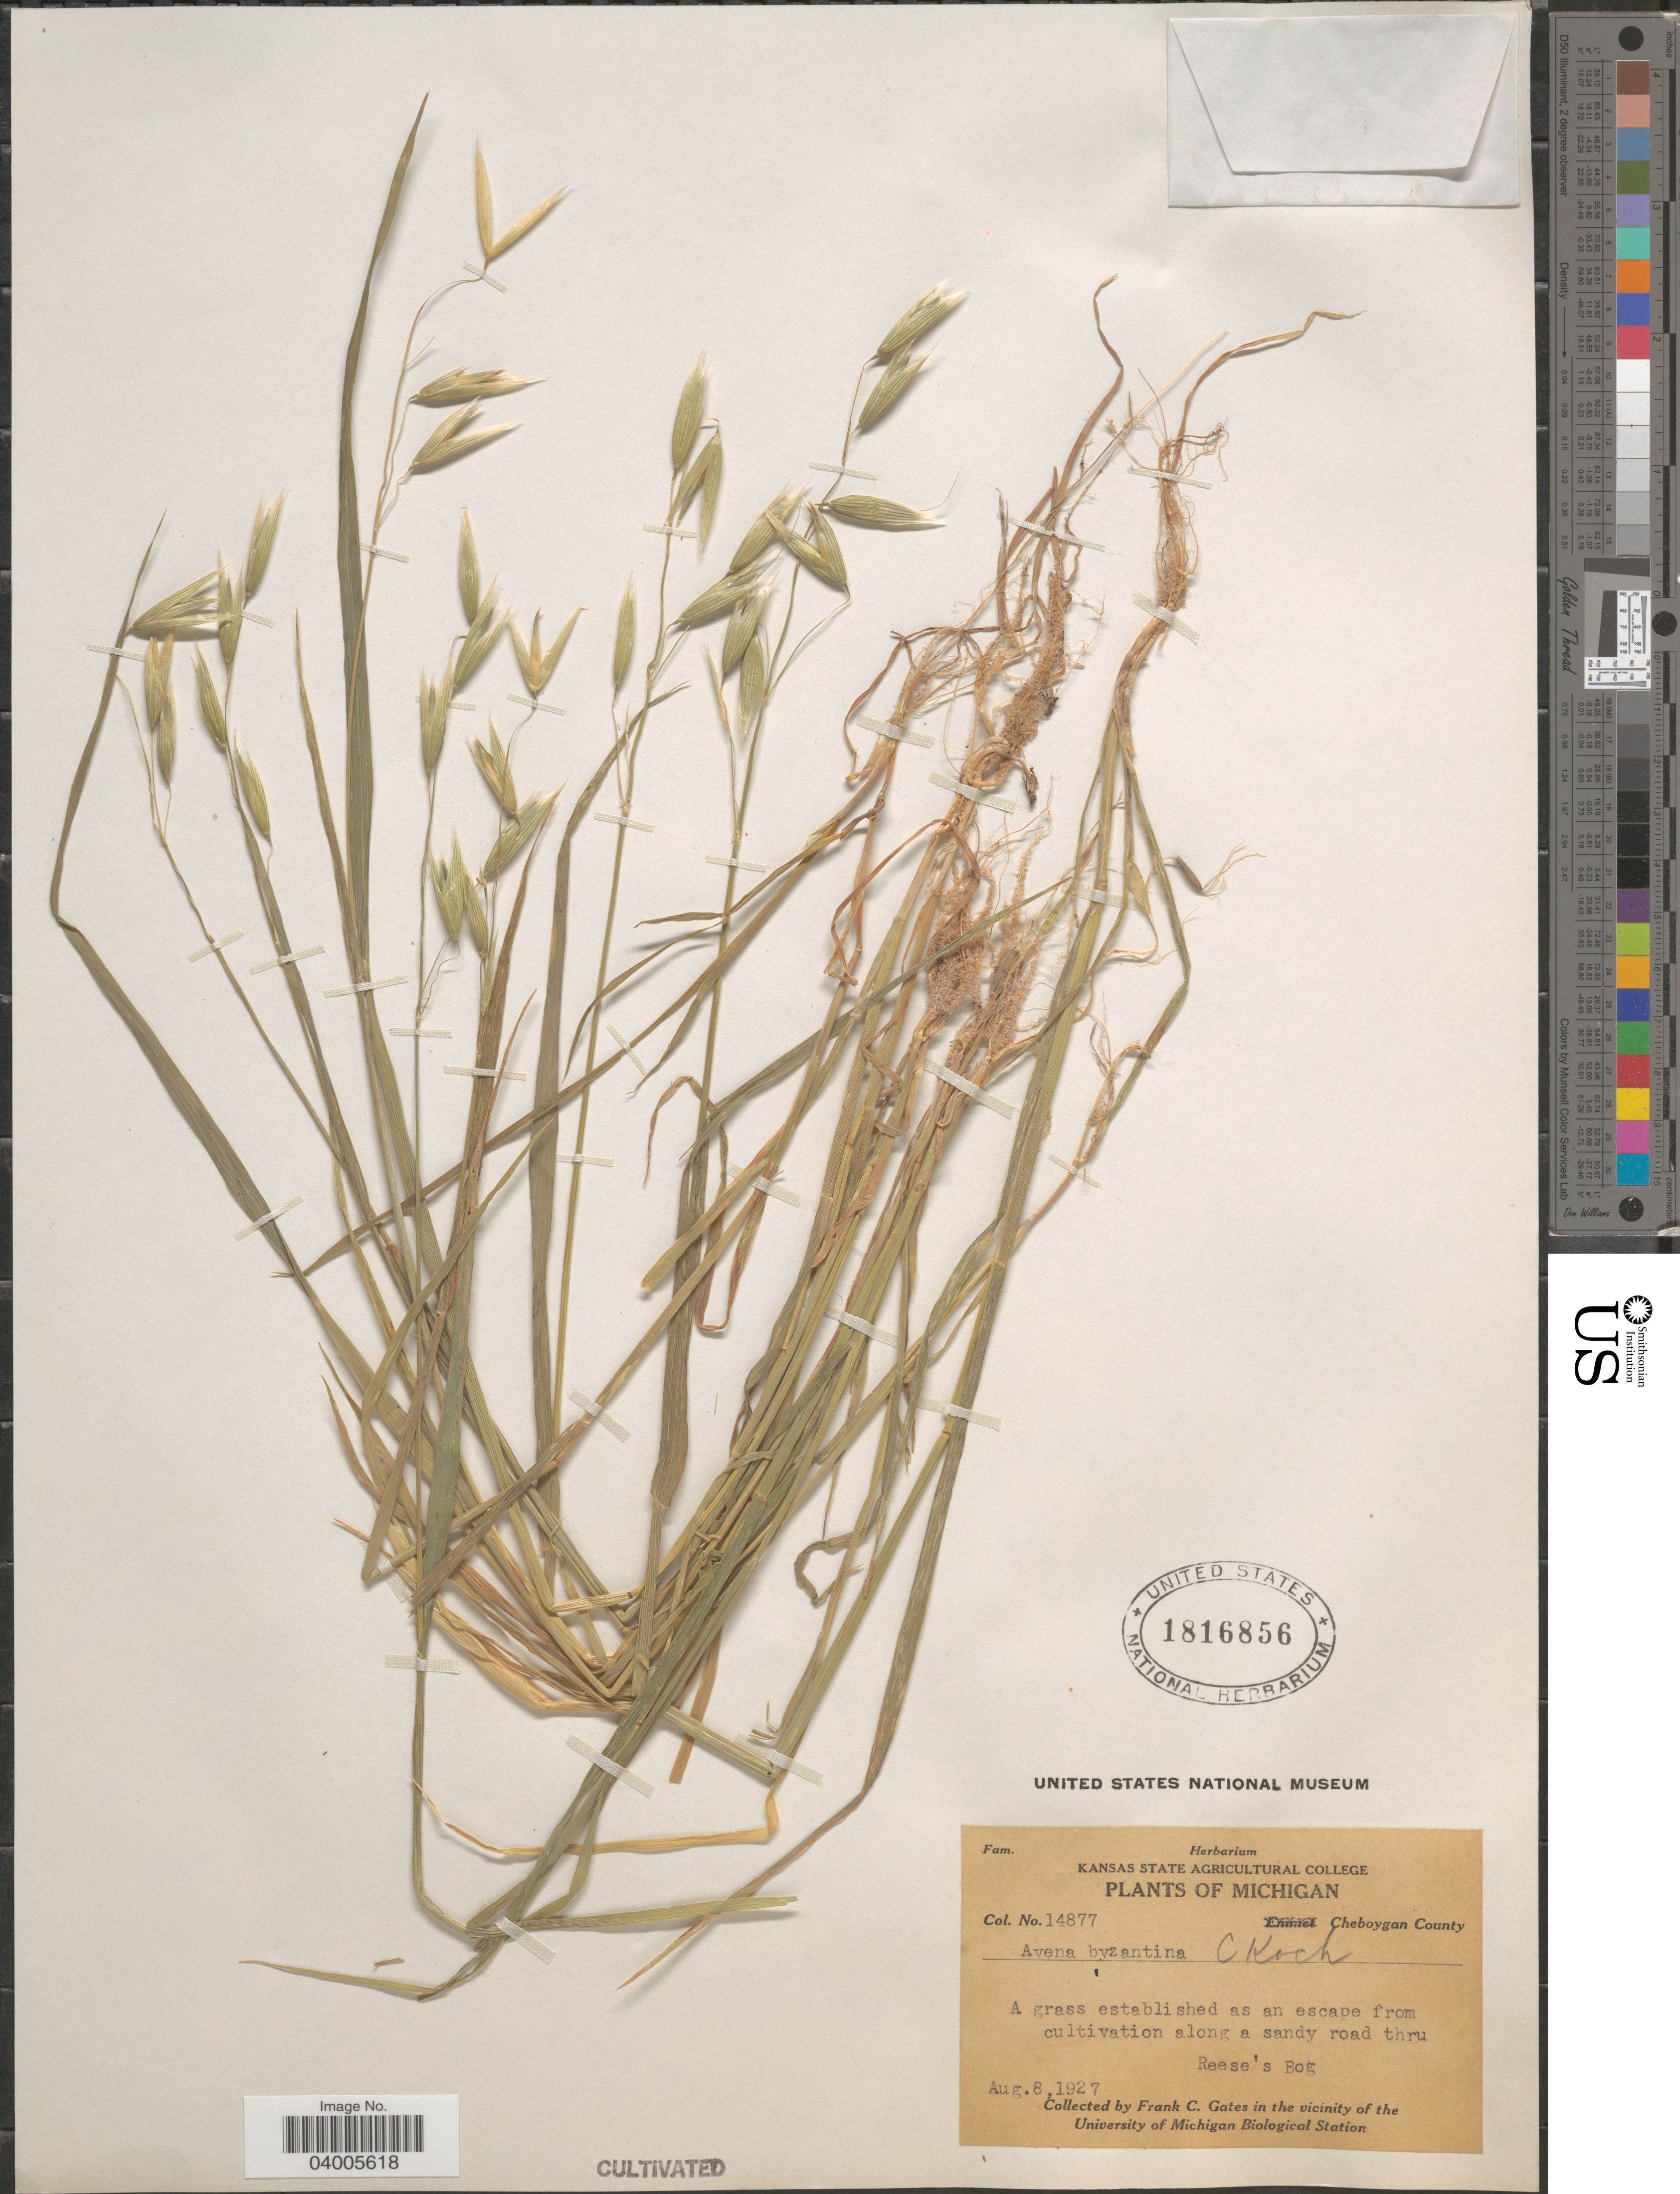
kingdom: Plantae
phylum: Tracheophyta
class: Liliopsida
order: Poales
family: Poaceae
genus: Avena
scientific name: Avena sativa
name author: L.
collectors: F. C. Gates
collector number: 14877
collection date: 1927-08-08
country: United States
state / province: Michigan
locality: Cheboygan County. A grass estabilished as an escape from cultivation along a sandy road thru Reese's Bog.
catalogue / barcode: US 1816856